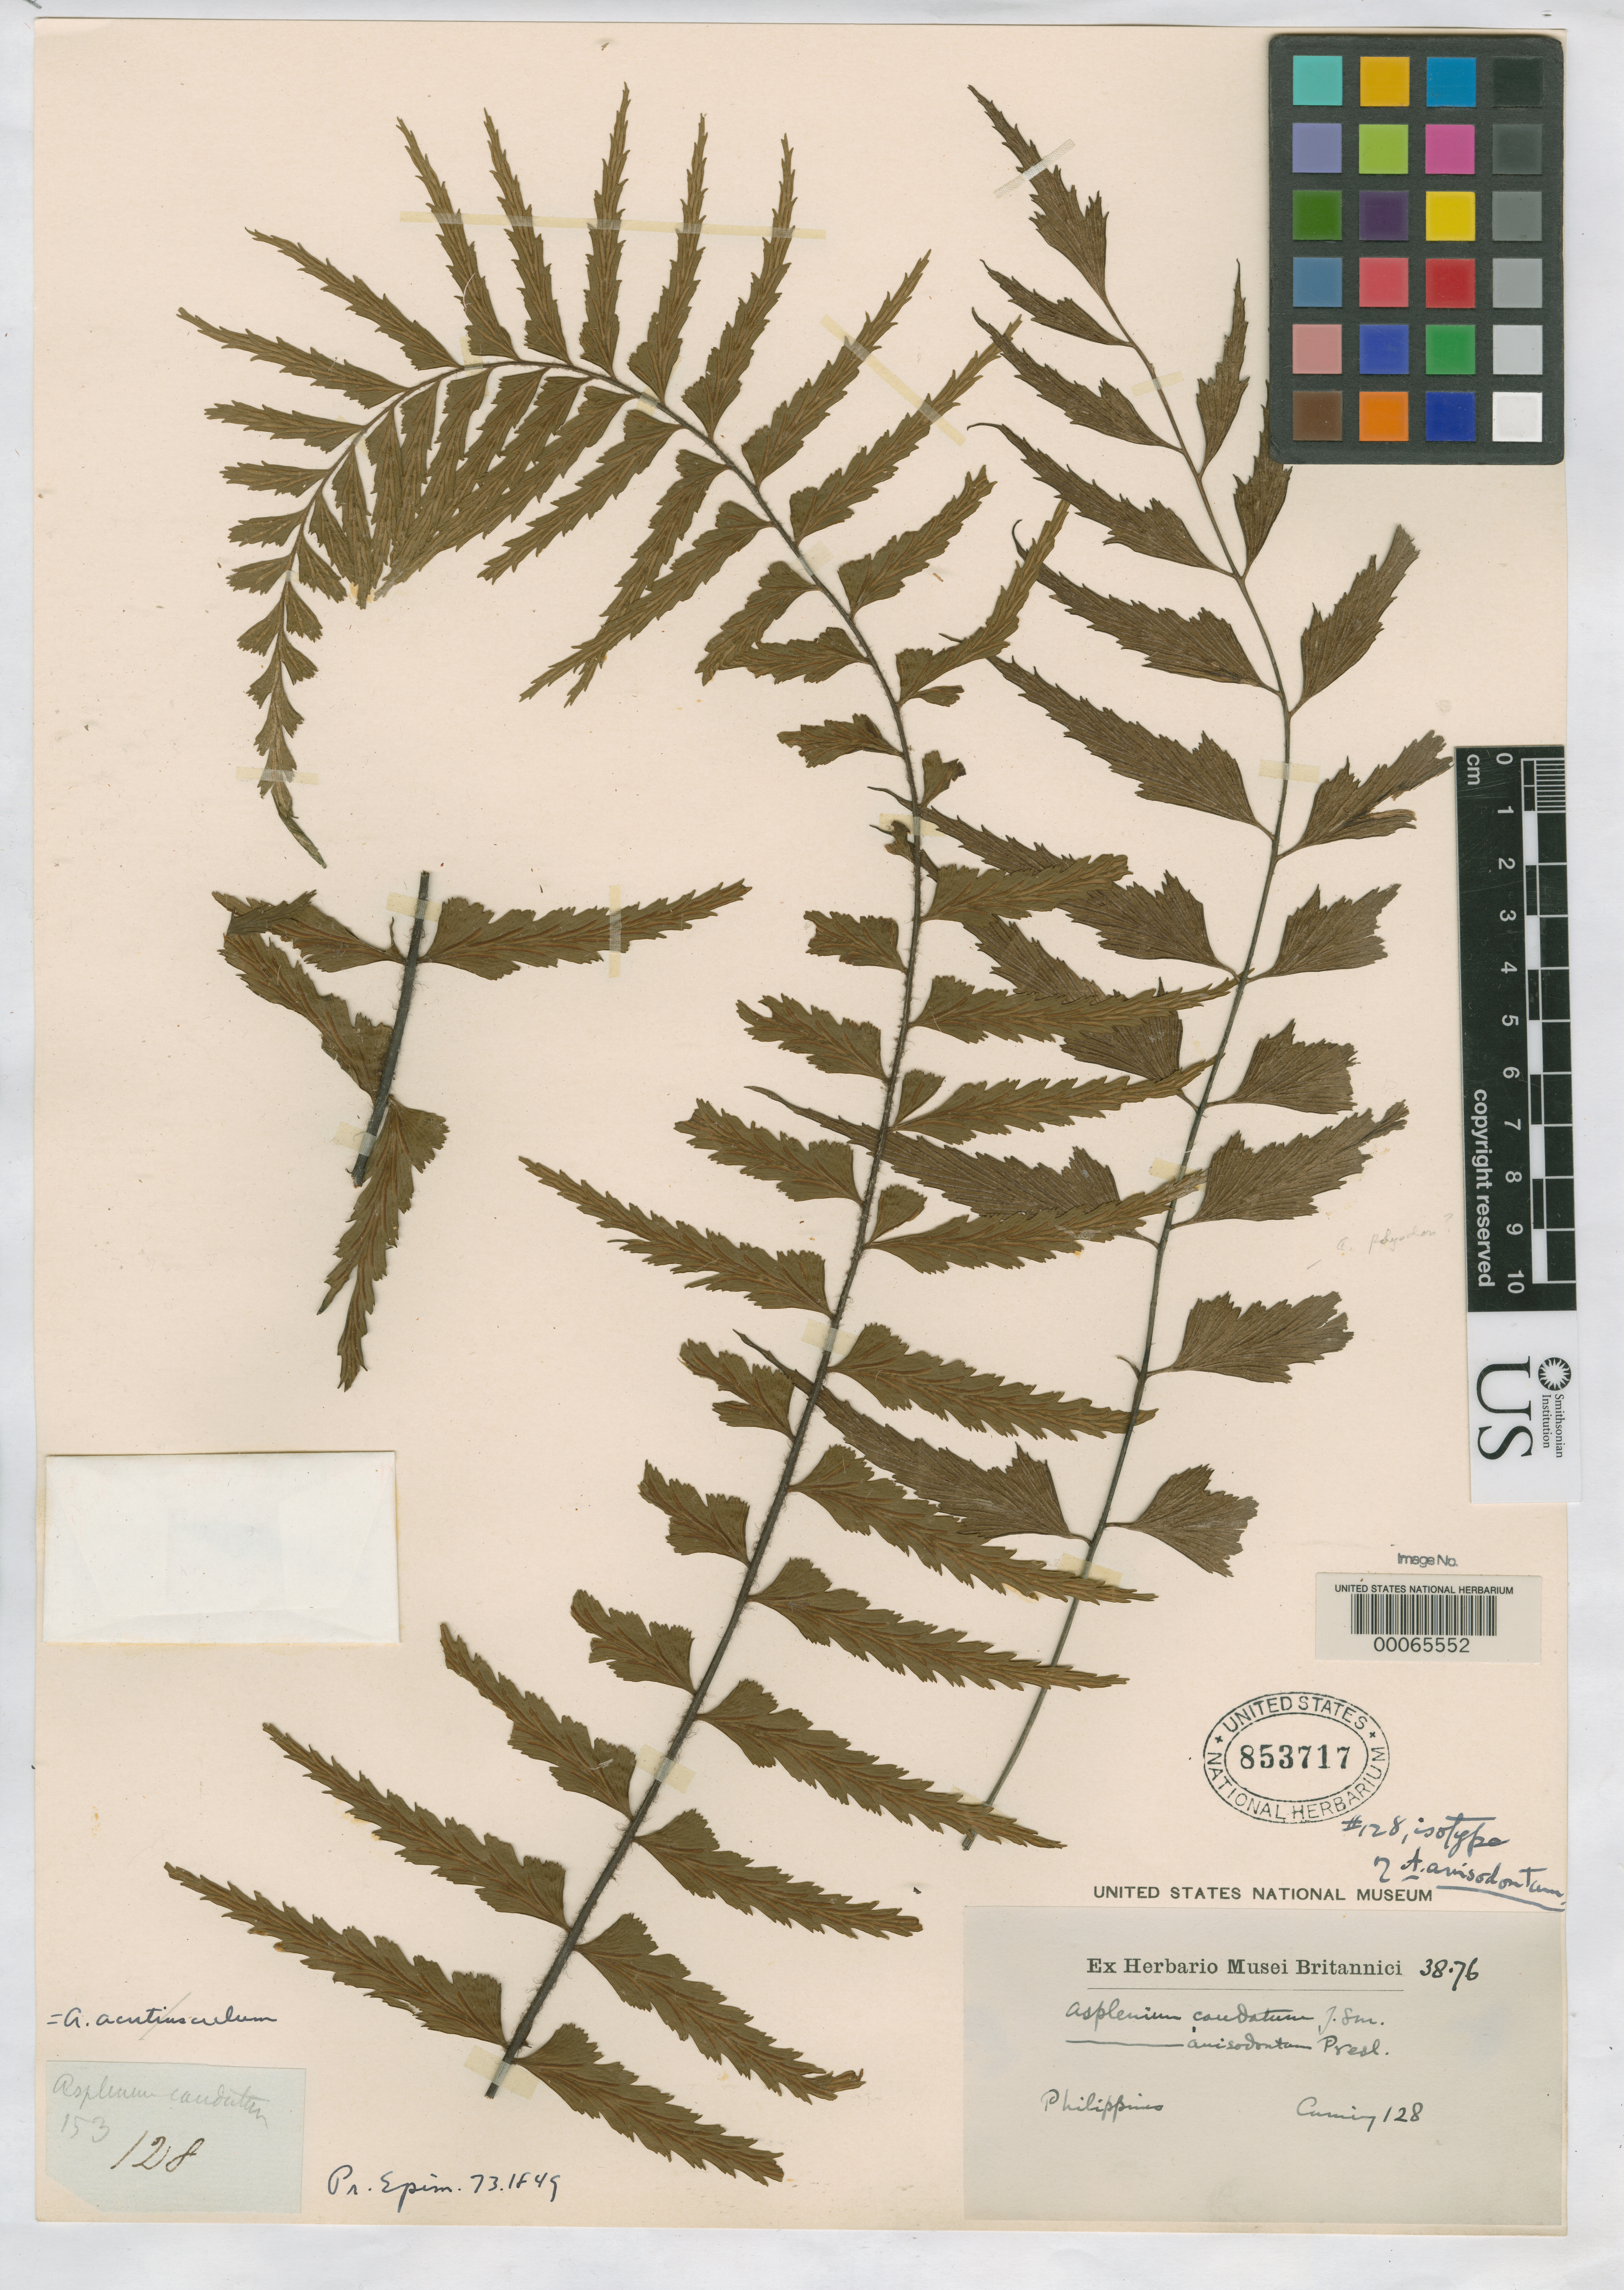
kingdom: Plantae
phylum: Tracheophyta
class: Polypodiopsida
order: Polypodiales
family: Aspleniaceae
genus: Asplenium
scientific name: Asplenium anisodontum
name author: C. Presl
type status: Type Collection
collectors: H. Cuming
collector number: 128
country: Philippines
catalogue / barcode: US 853717